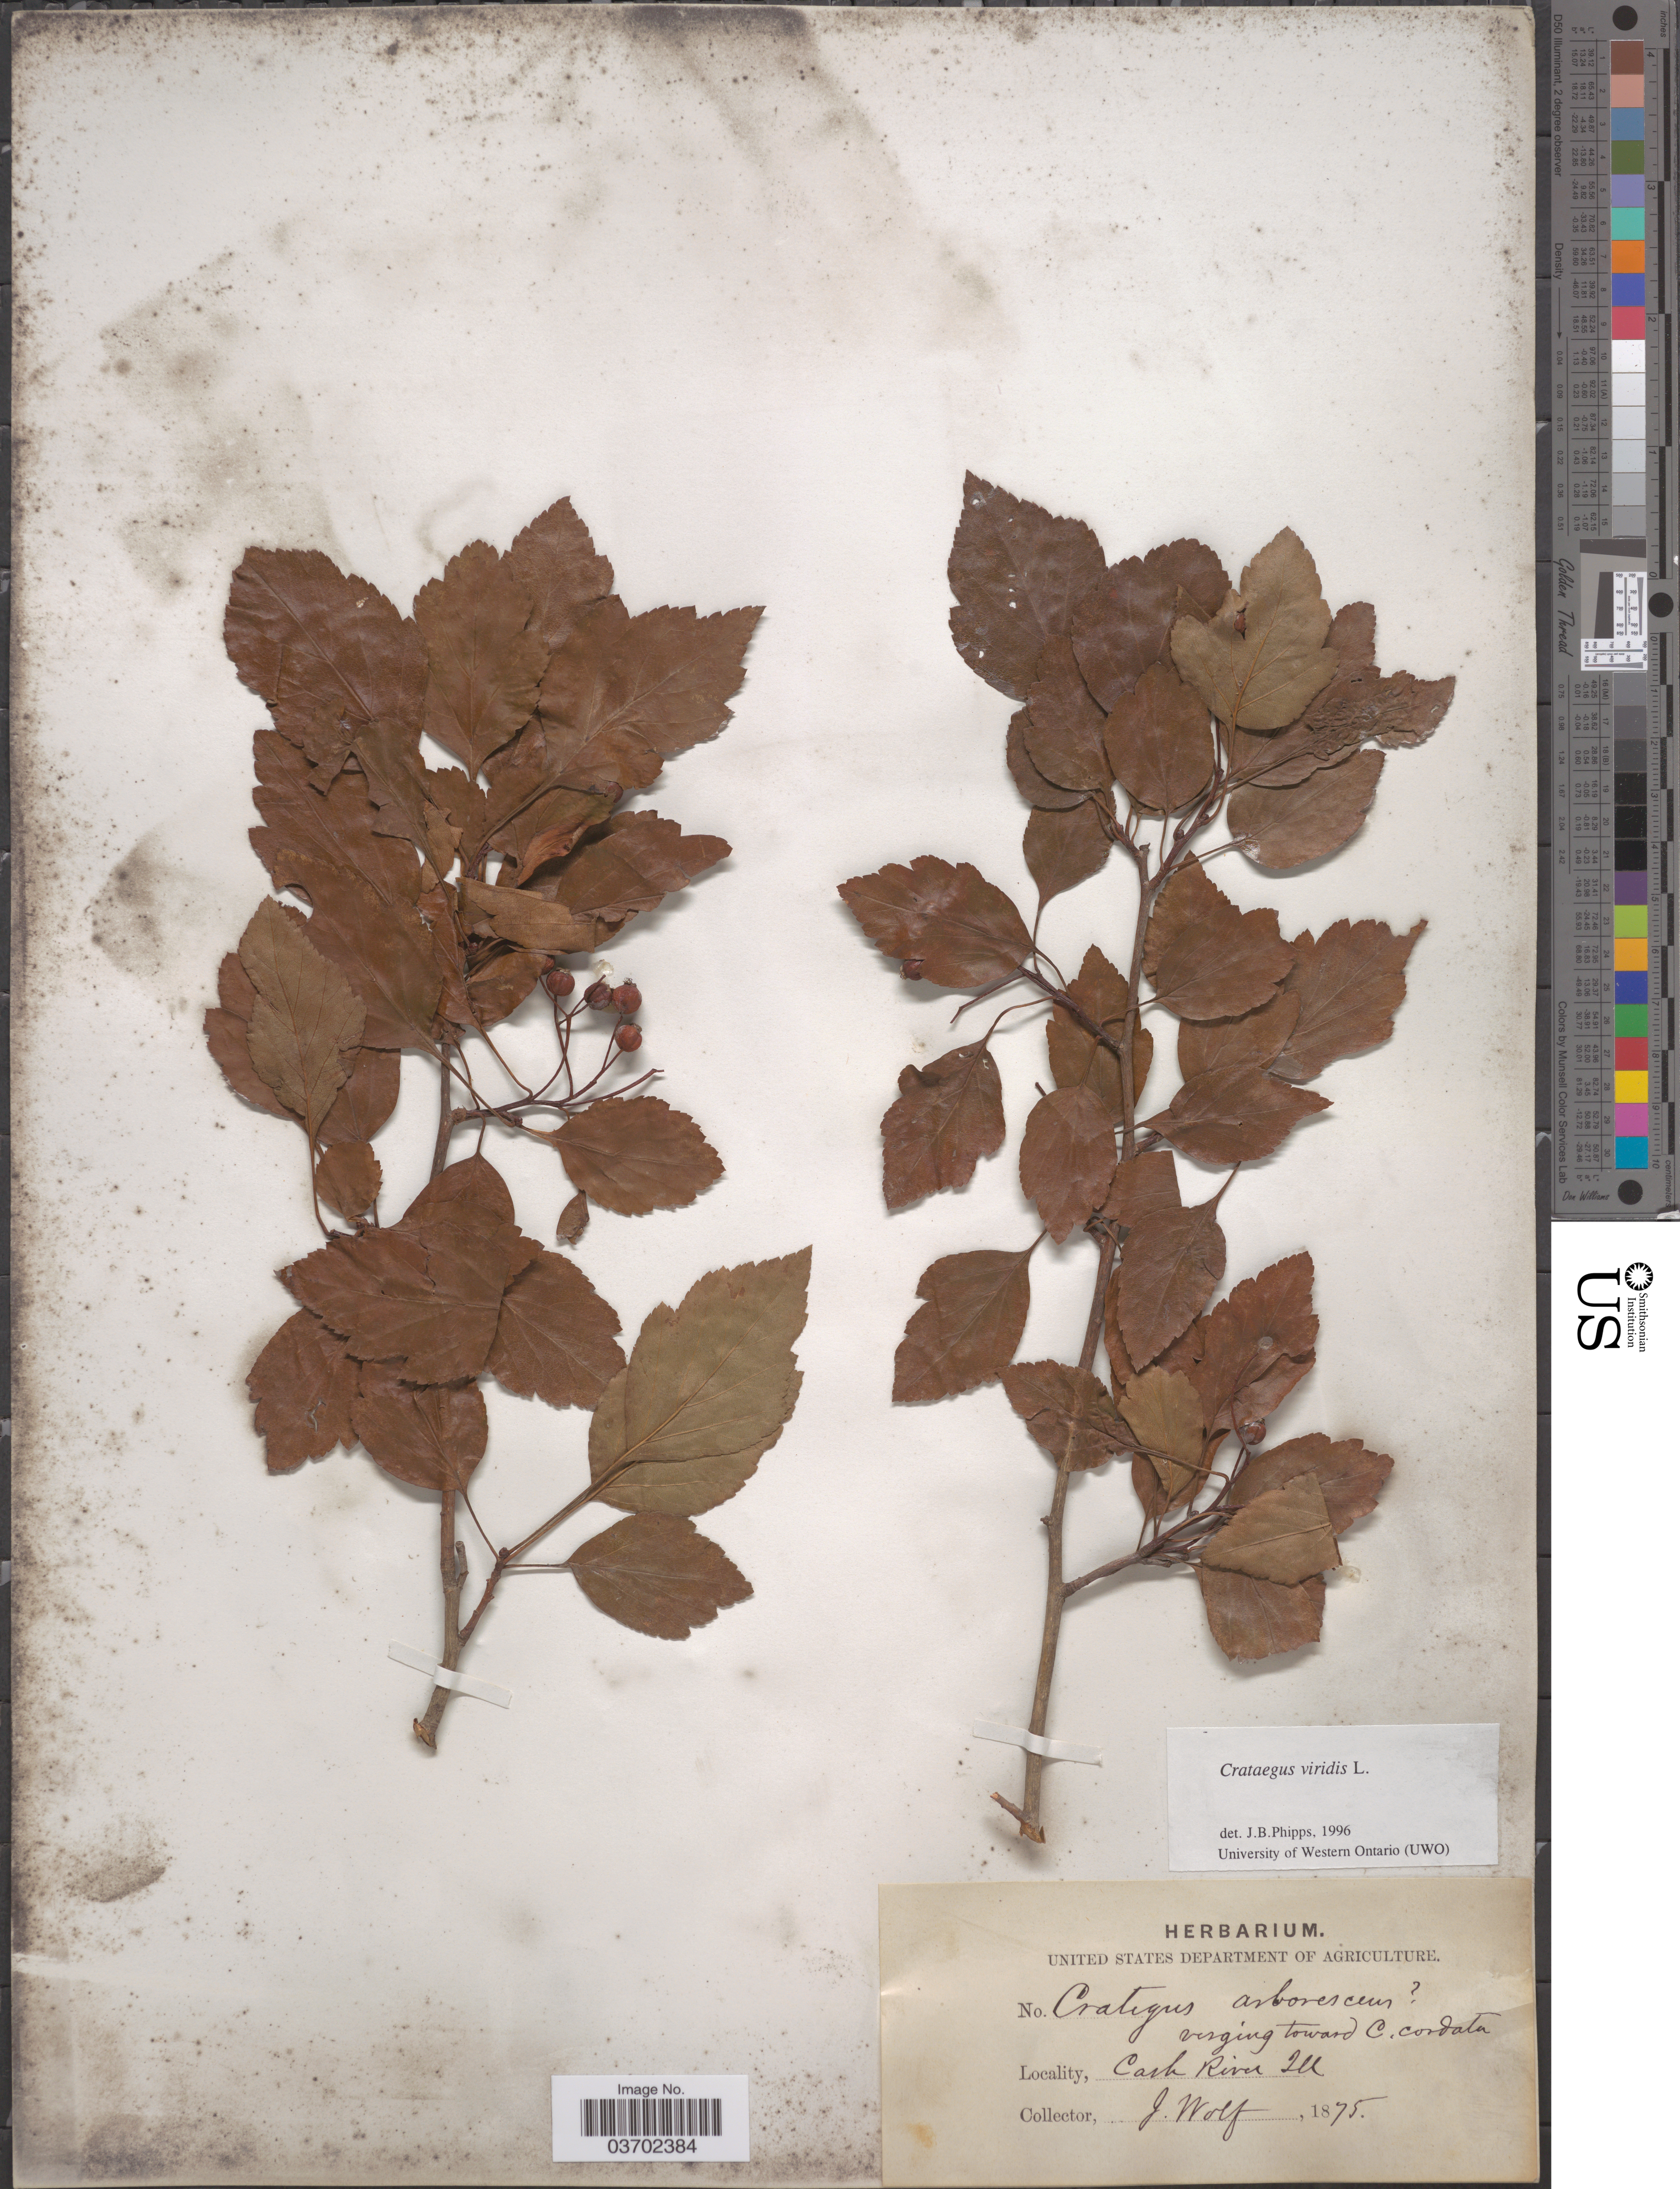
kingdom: Plantae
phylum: Tracheophyta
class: Magnoliopsida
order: Rosales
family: Rosaceae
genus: Crataegus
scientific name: Crataegus viridis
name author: L.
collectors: J. Wolf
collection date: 1875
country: United States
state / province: Illinois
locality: Cash River.